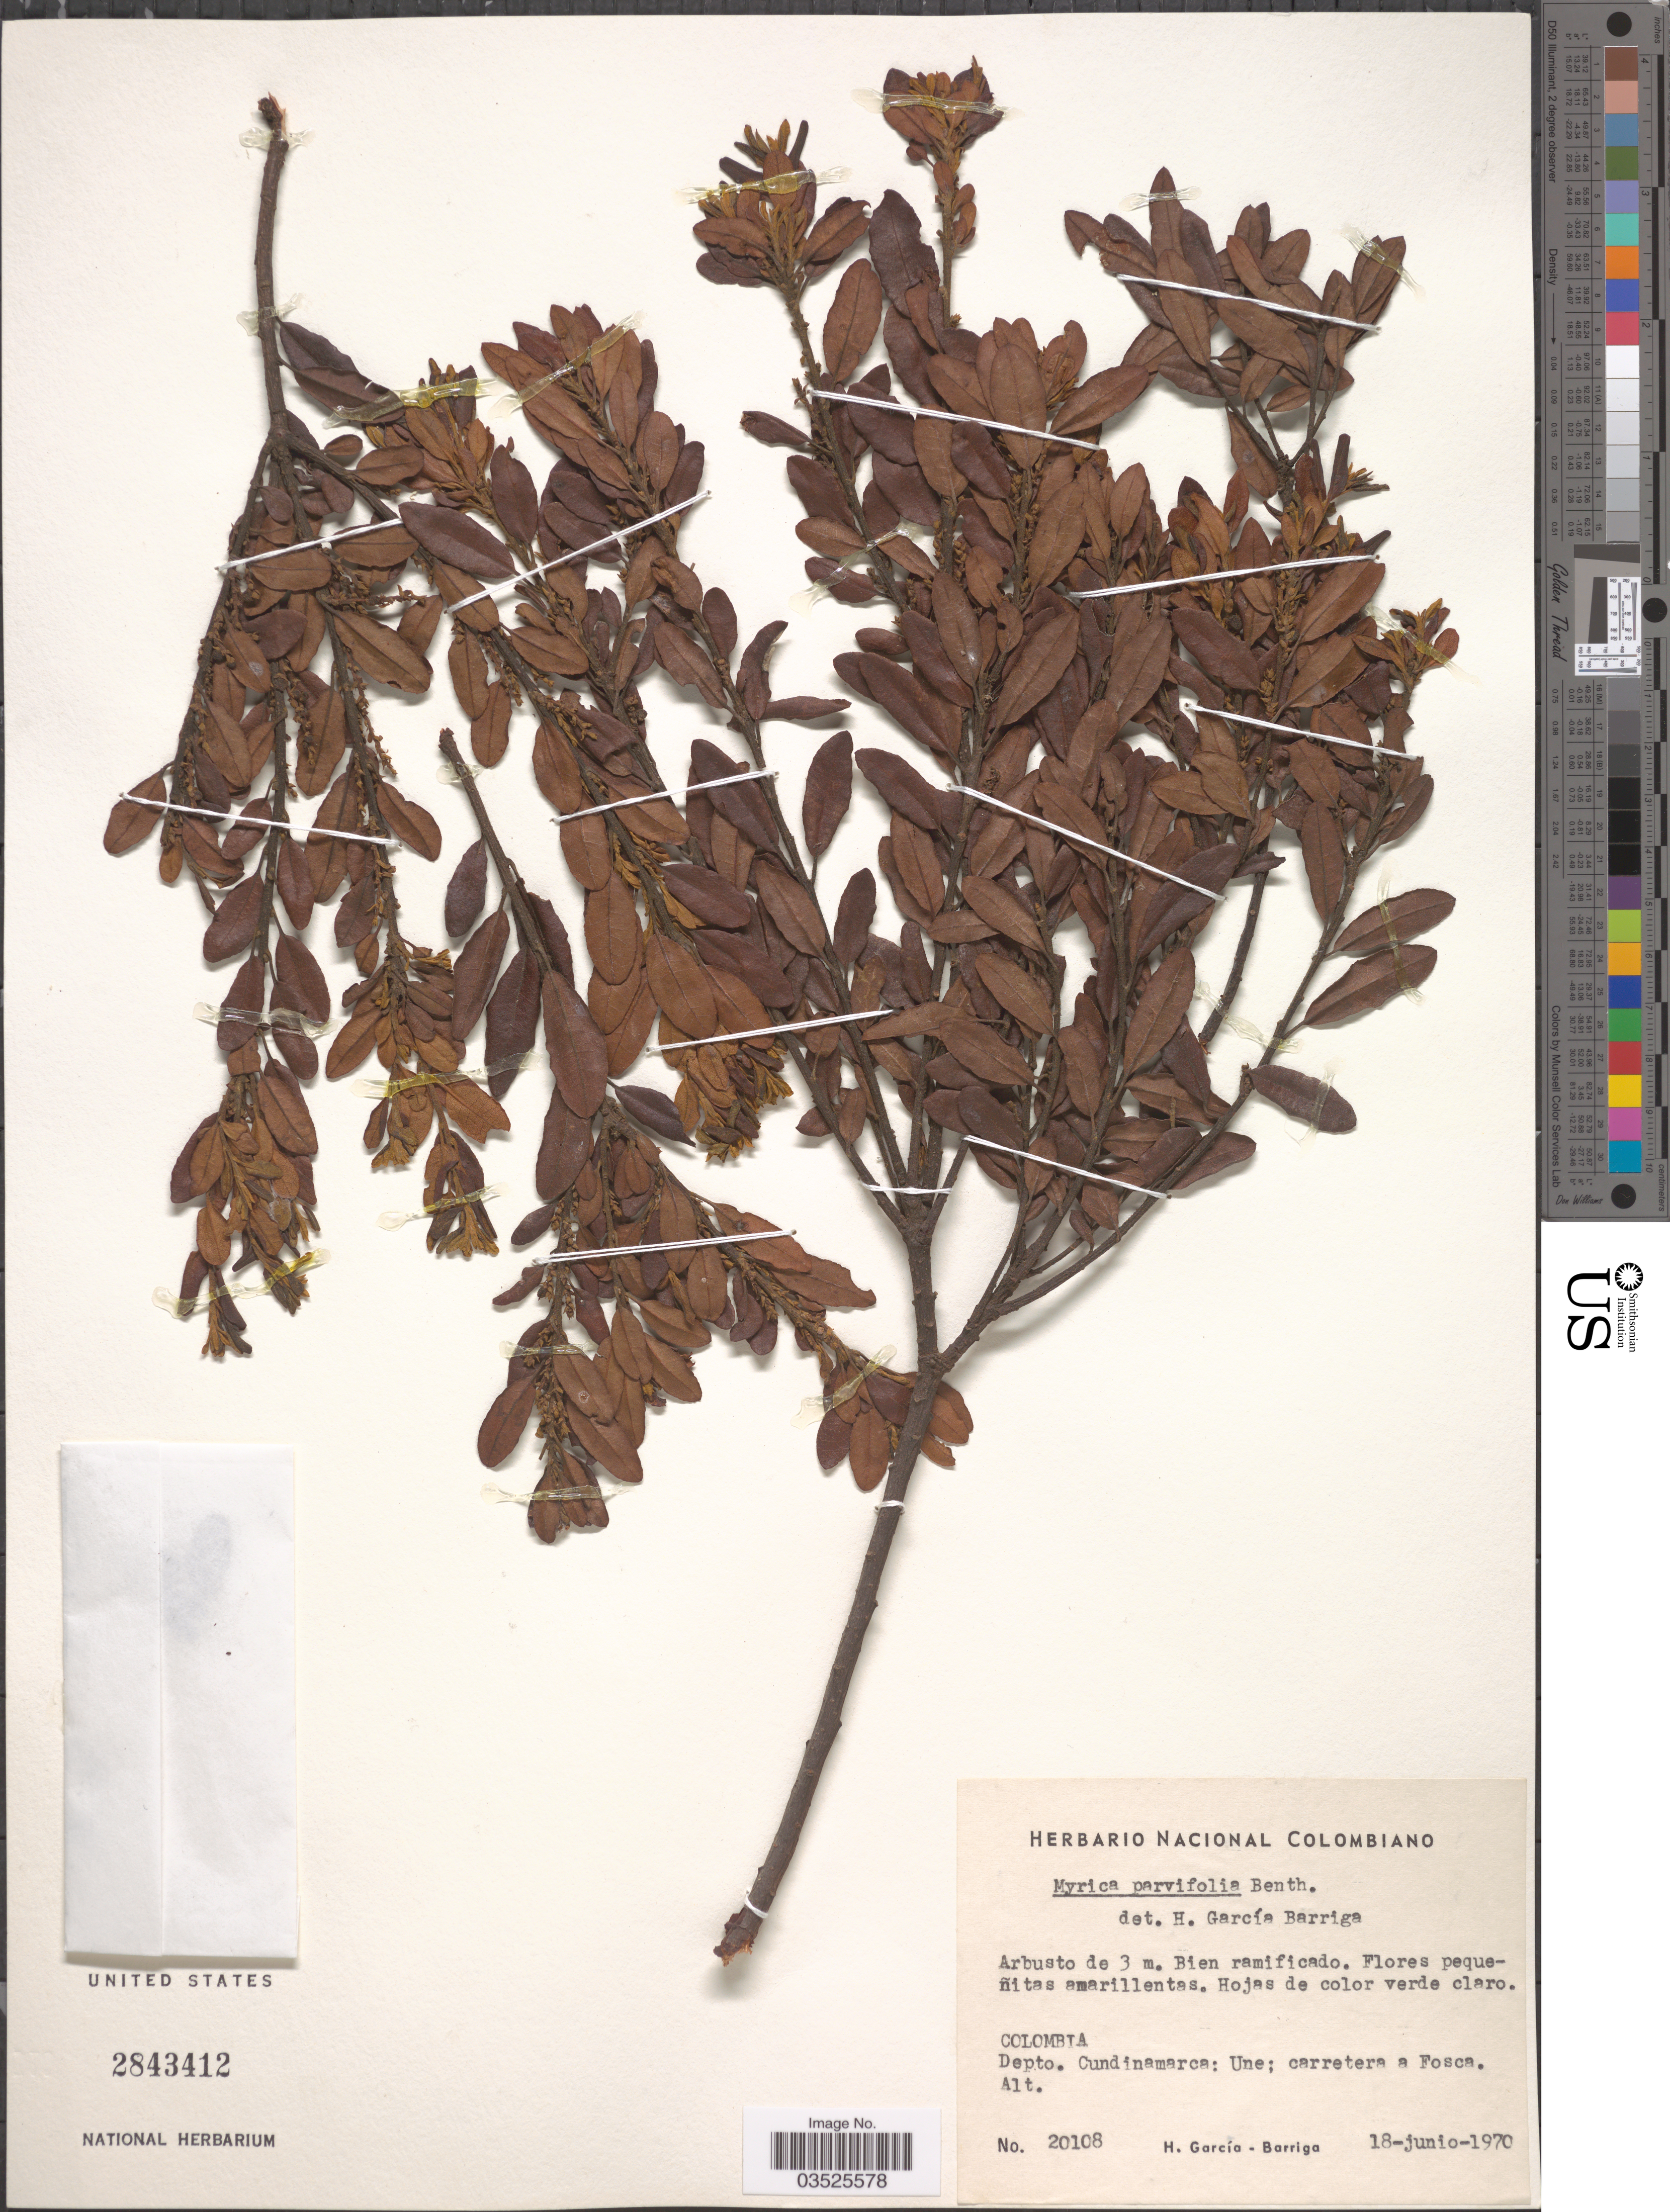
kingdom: Plantae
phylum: Tracheophyta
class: Magnoliopsida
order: Fagales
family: Myricaceae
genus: Morella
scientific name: Morella parvifolia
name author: (Benth.) Parra-Os.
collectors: H. García Barriga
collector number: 20108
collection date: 1970-06-18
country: Colombia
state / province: Cundinamarca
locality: Depto. Cundinamarca: Une; carretera a Fosca.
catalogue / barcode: US 2843412